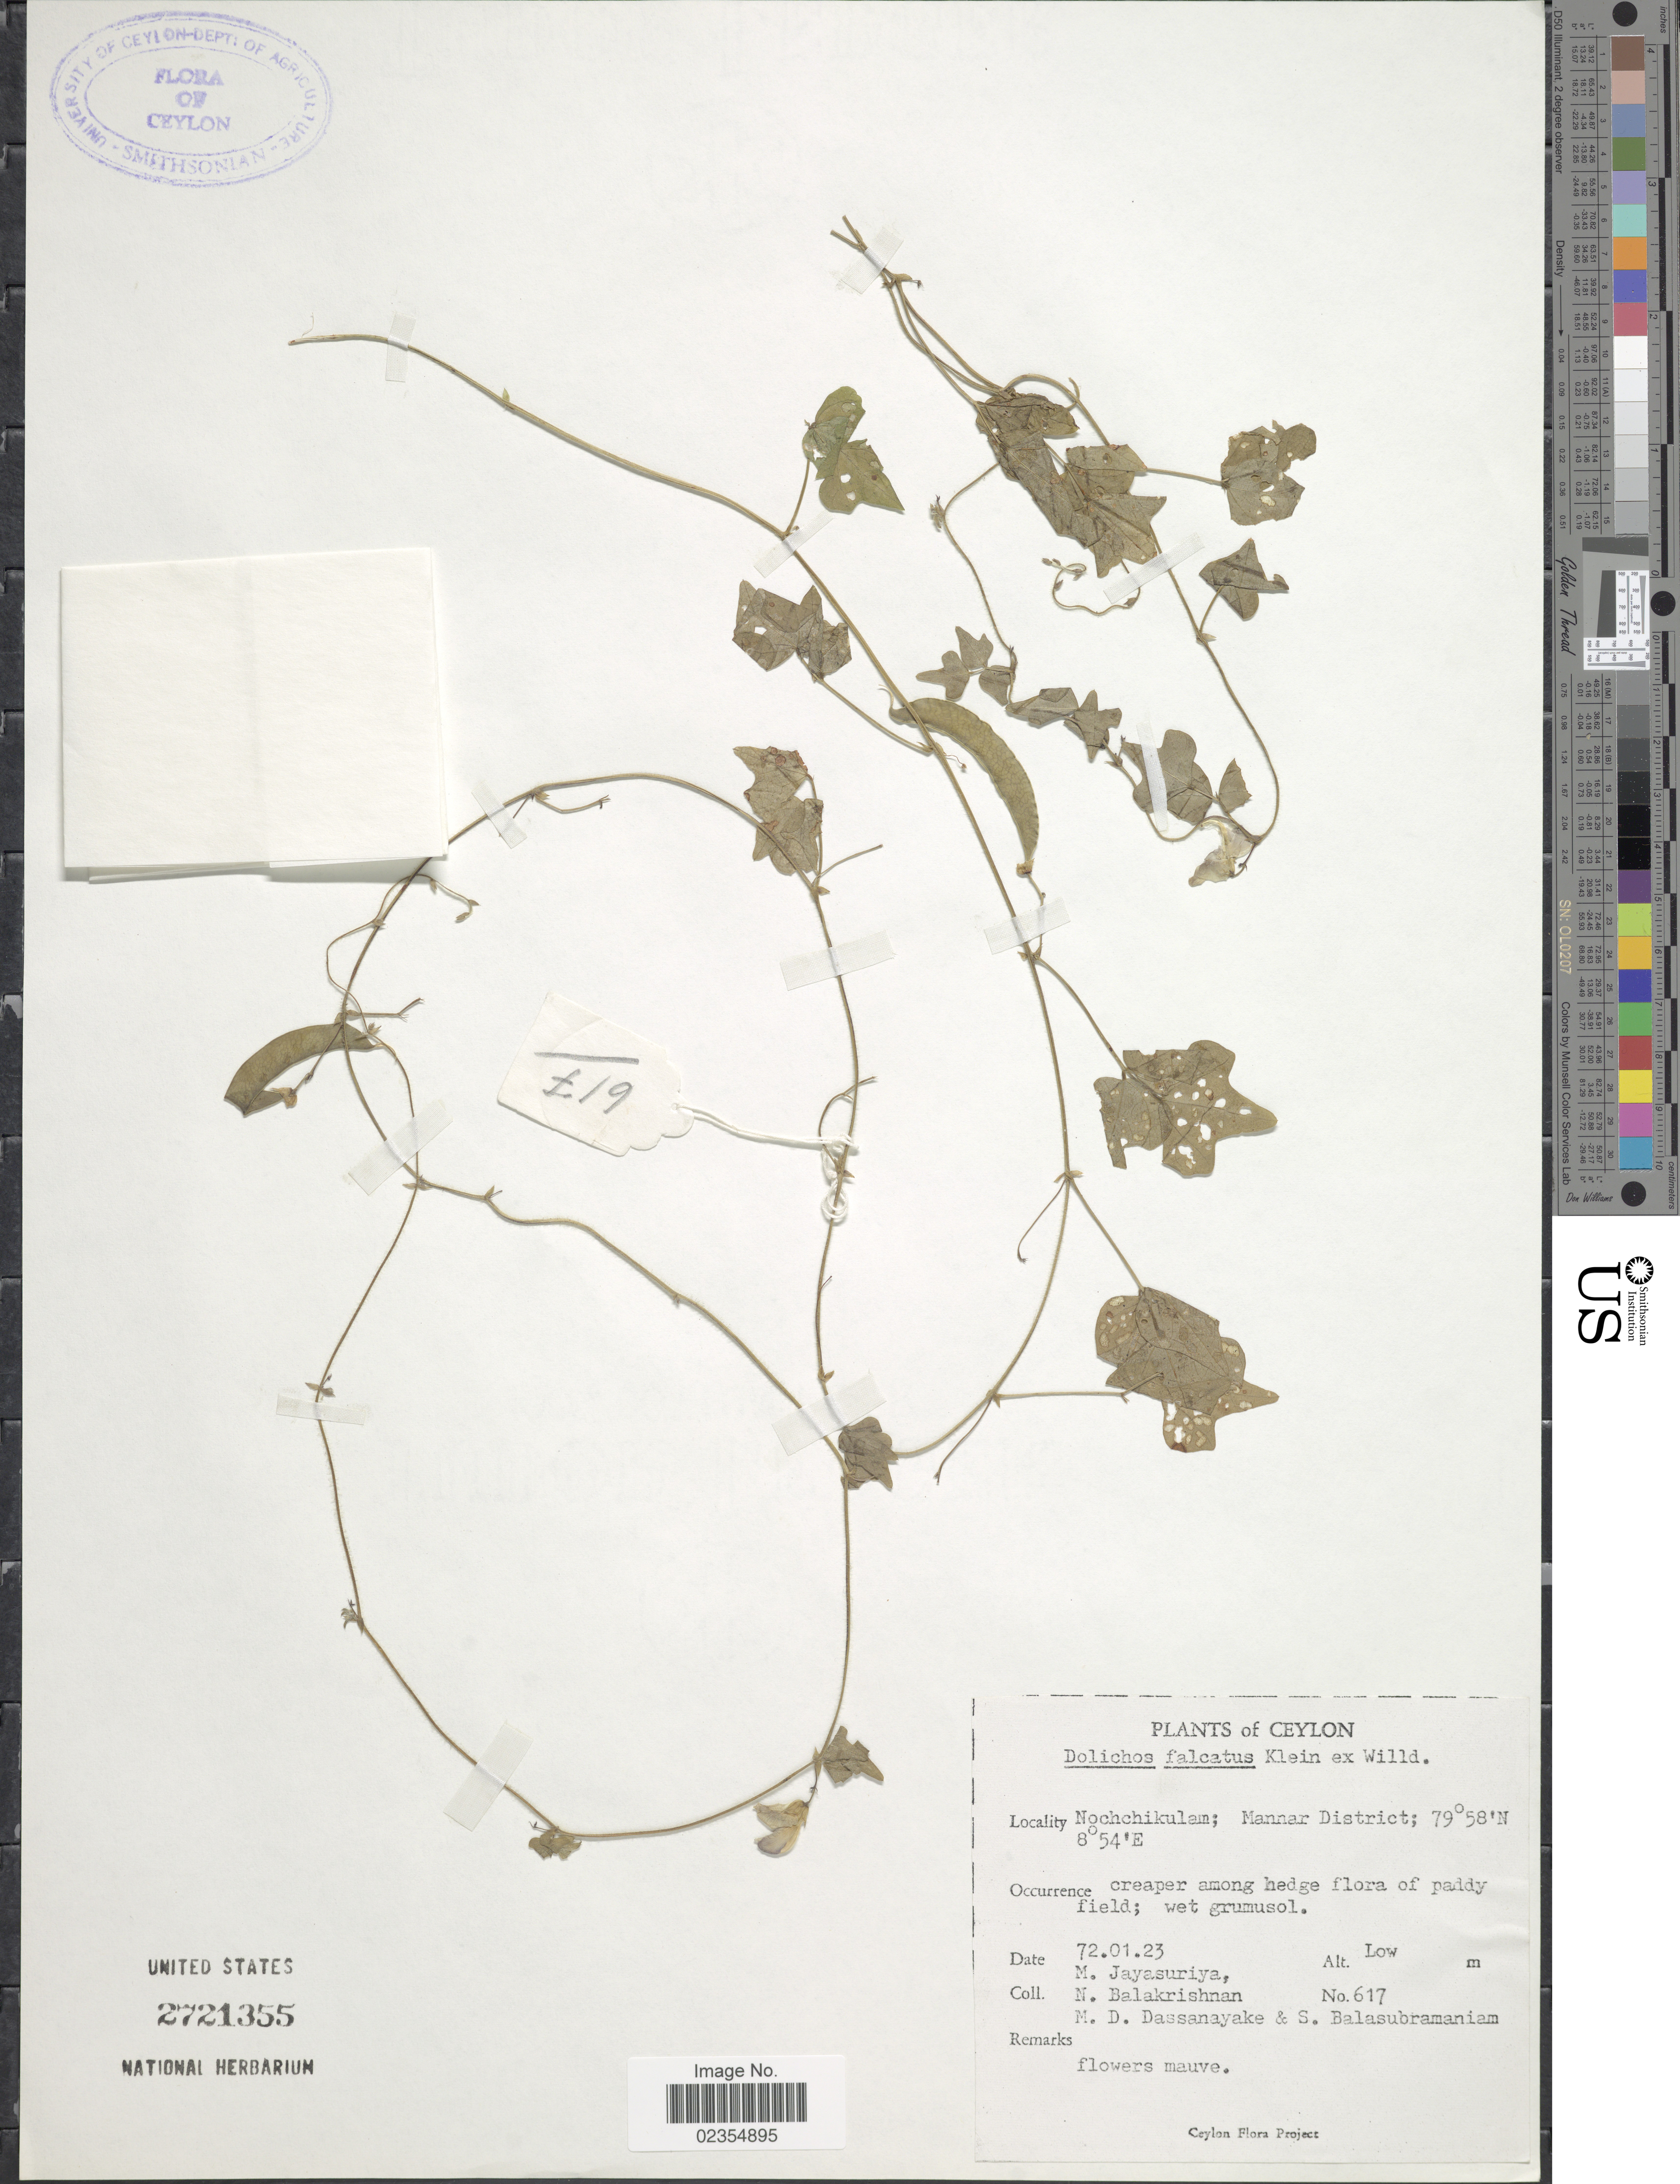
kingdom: Plantae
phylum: Tracheophyta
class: Magnoliopsida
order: Fabales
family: Fabaceae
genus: Dolichos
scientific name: Dolichos trilobus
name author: L.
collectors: M. Jayasuriya, N. Balakrishnan, M. D. Dassanayake & S. Balasubramaniam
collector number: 617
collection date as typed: Transcribed d/m/y: 23/1/72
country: Sri Lanka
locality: Nochchikulam; Mannar District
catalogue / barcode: US 2721355